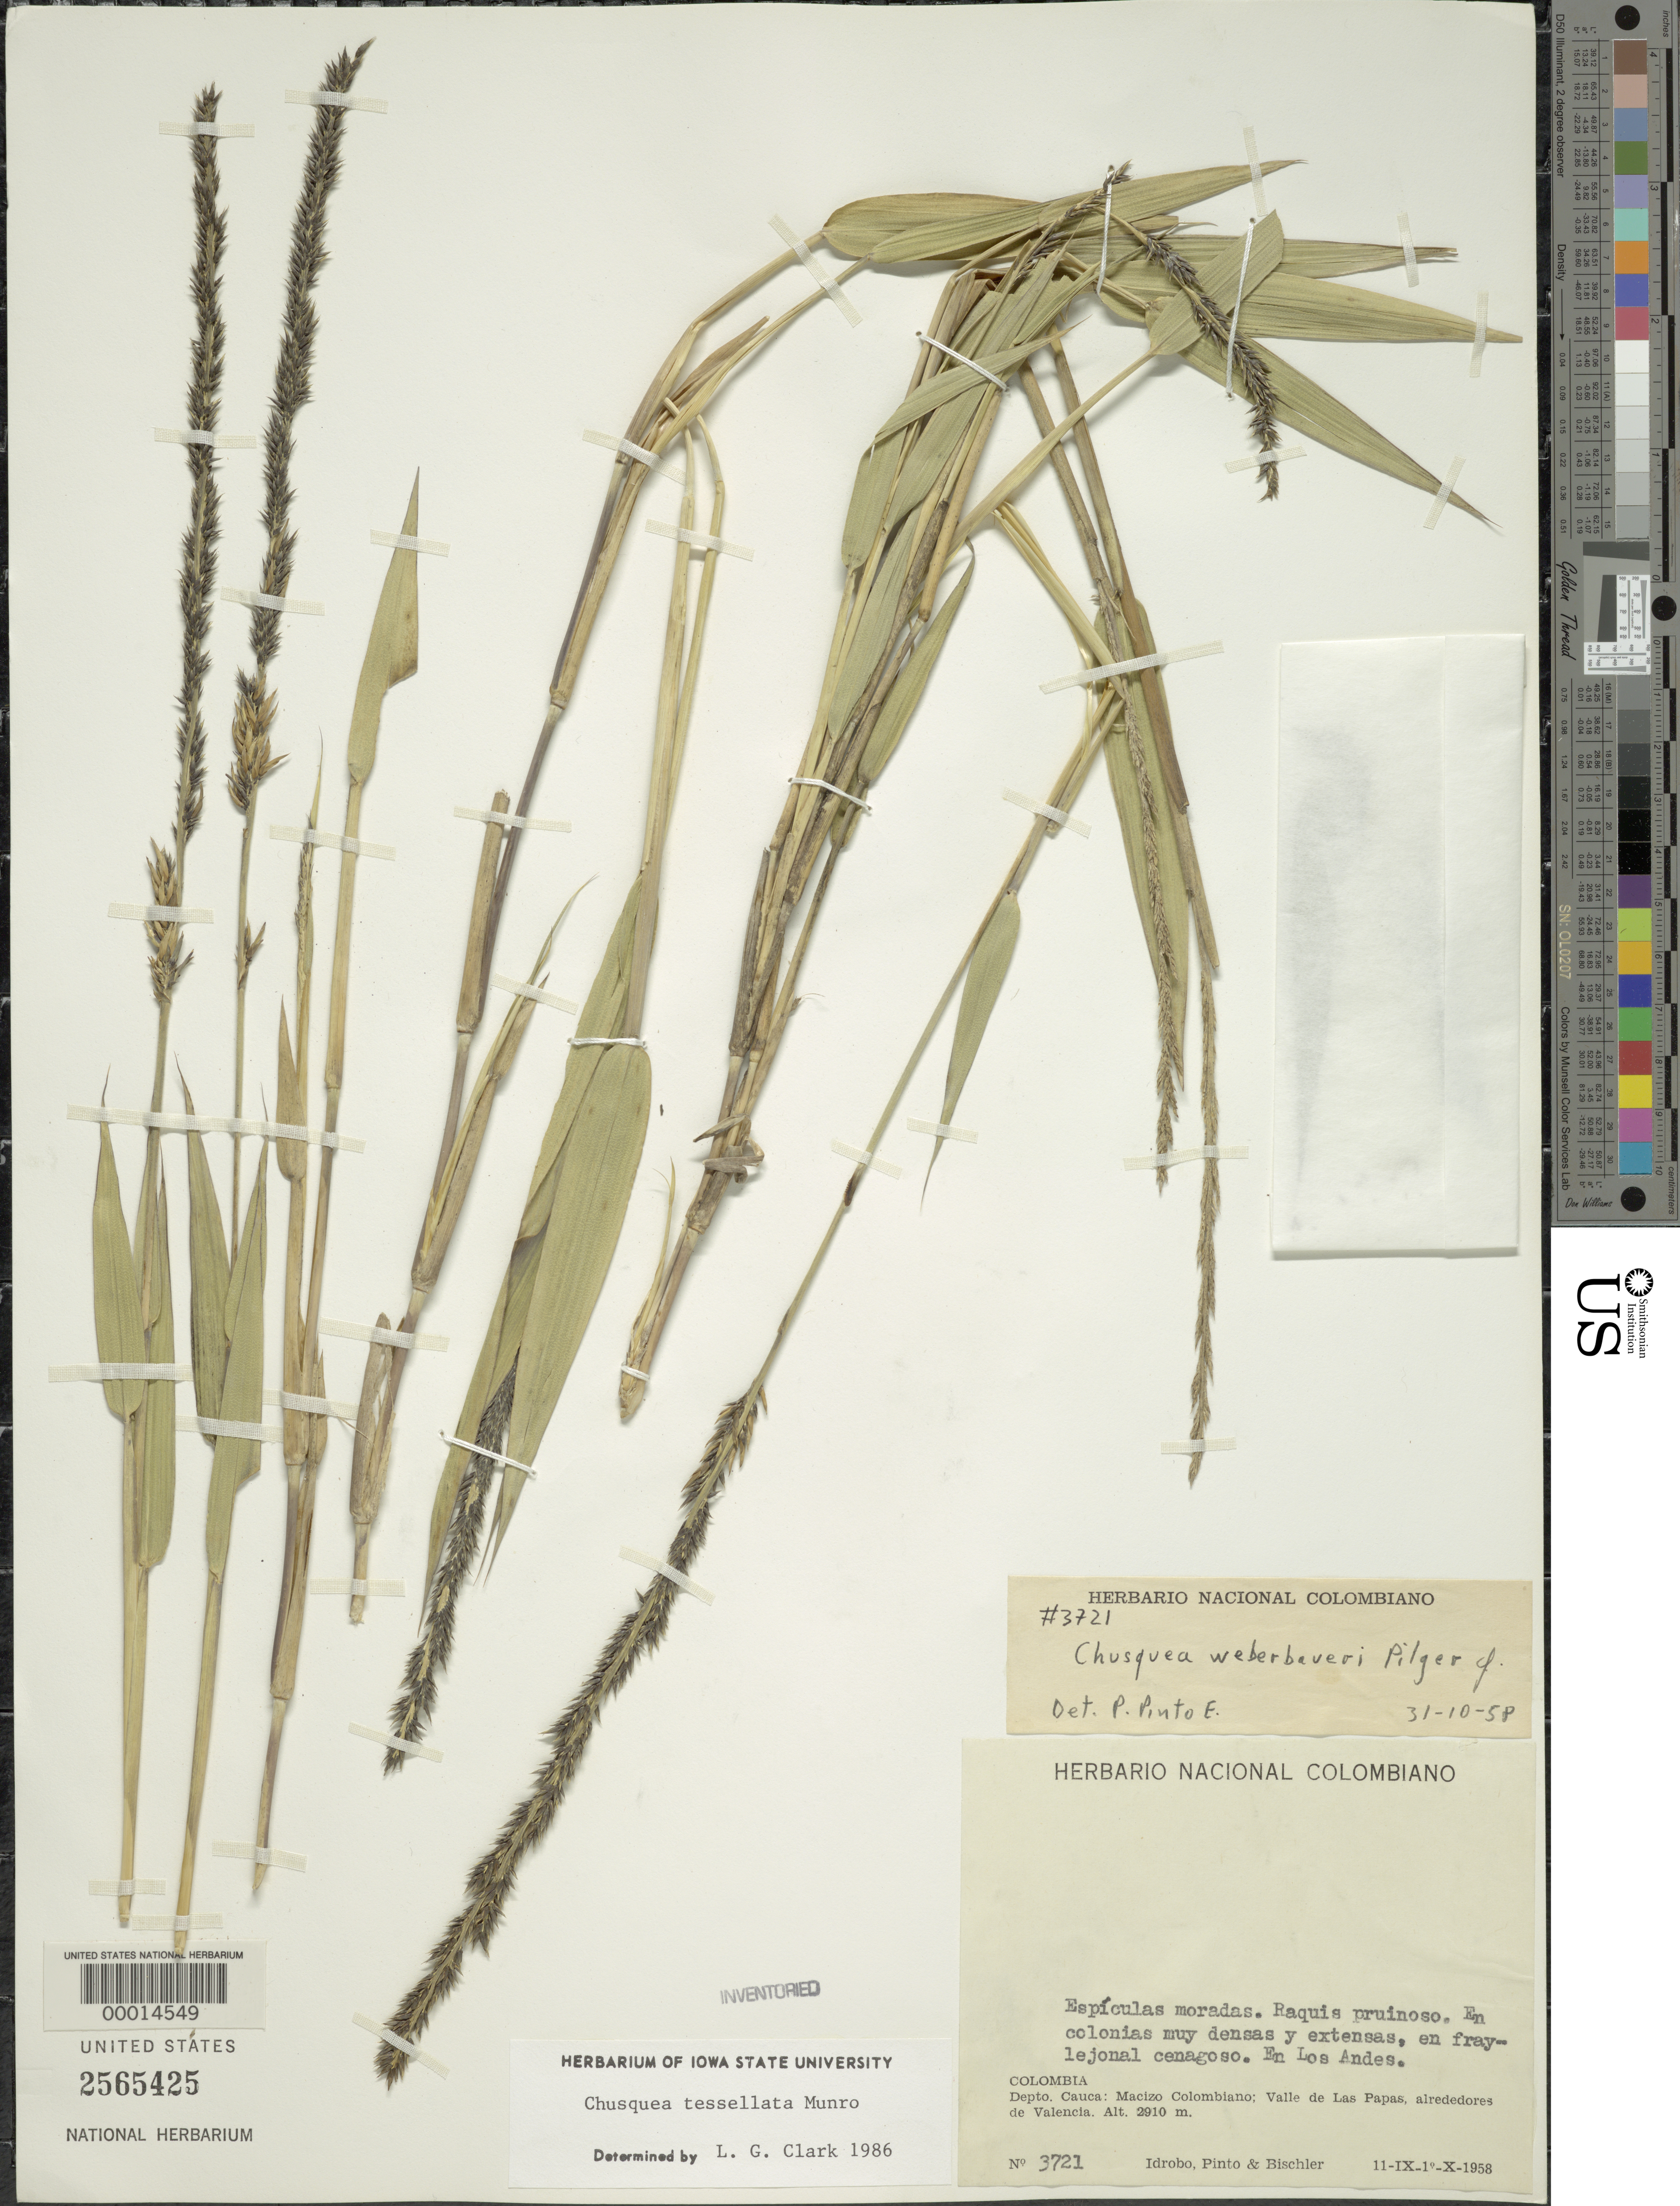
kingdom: Plantae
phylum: Tracheophyta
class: Liliopsida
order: Poales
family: Poaceae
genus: Chusquea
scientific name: Chusquea tessellata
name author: Munro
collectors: J. M. Idrobo, Pinto, -- & -. Bischler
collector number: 3721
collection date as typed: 11 Sep 1958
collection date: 1958-09-11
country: Colombia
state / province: Cauca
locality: Macizo Colombiano, Valle de las Papas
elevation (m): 2910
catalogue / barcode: US 2565425